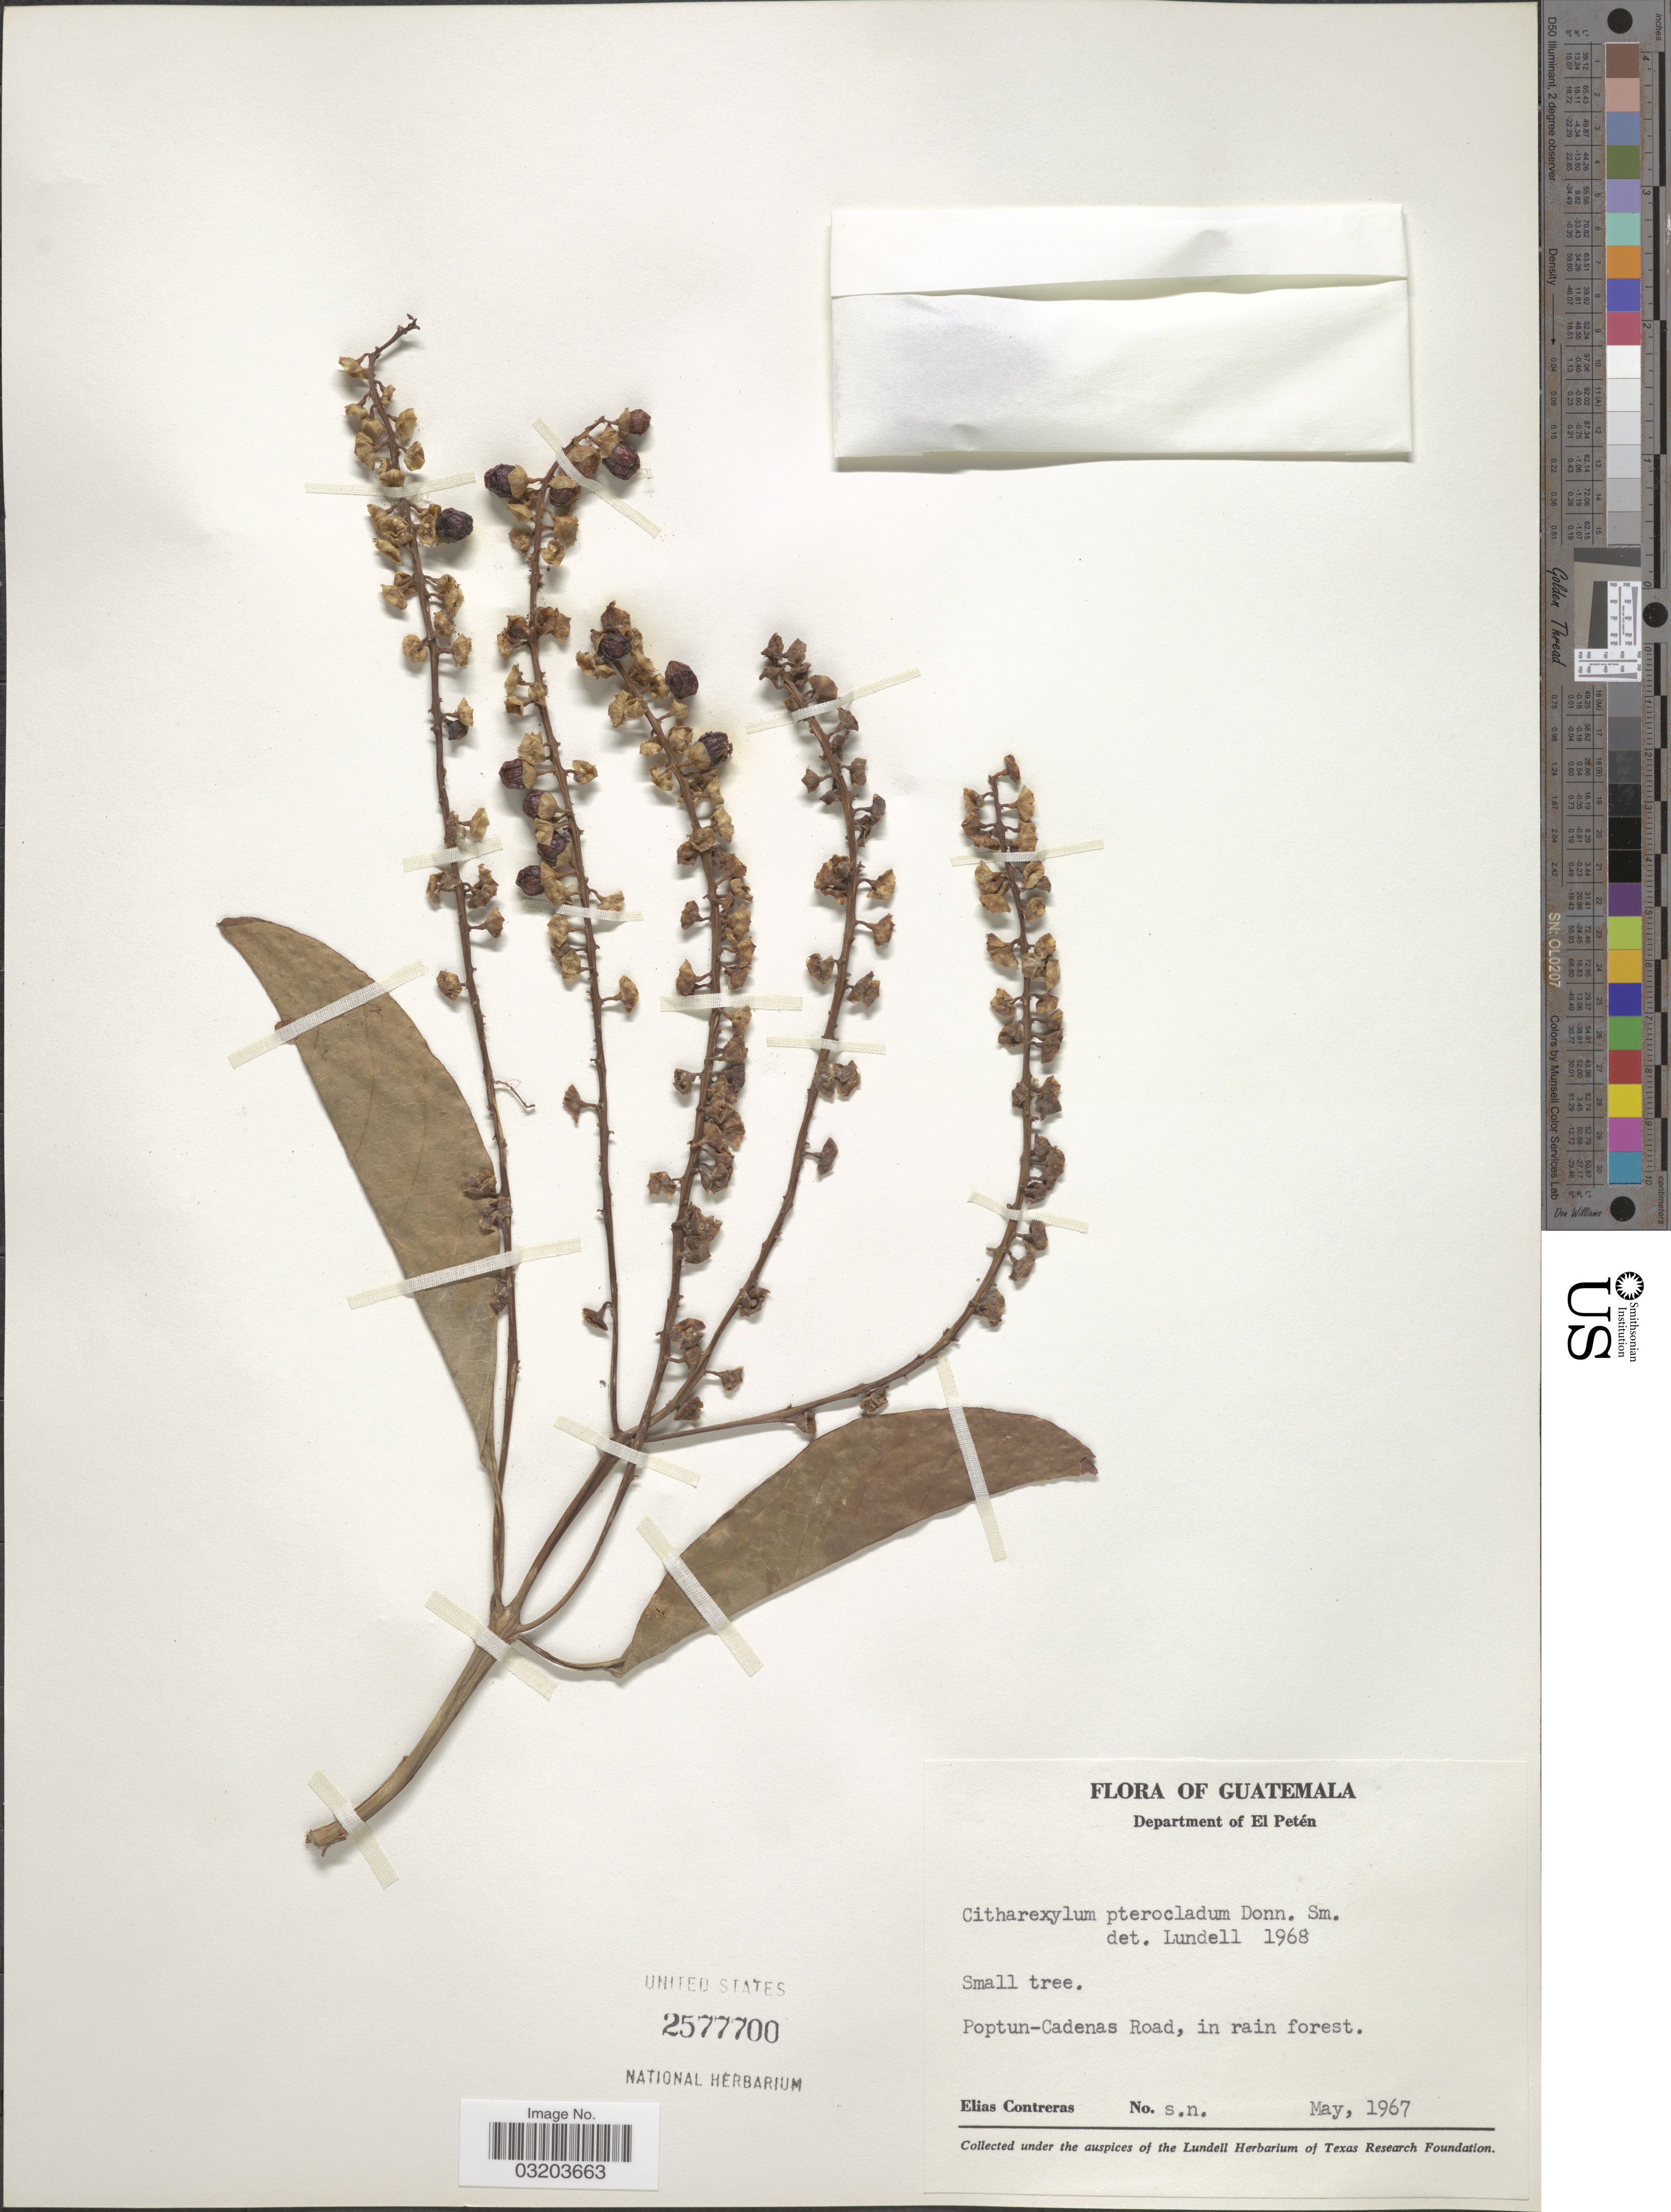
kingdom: Plantae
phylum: Tracheophyta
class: Magnoliopsida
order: Lamiales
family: Verbenaceae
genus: Citharexylum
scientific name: Citharexylum pterocladum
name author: Donn. Sm.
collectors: E. Contreras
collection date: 1967-05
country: Guatemala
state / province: El Petén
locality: Department of El Petén. Poptun-Cadenas Road, in rain forest.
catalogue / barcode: US 2577700